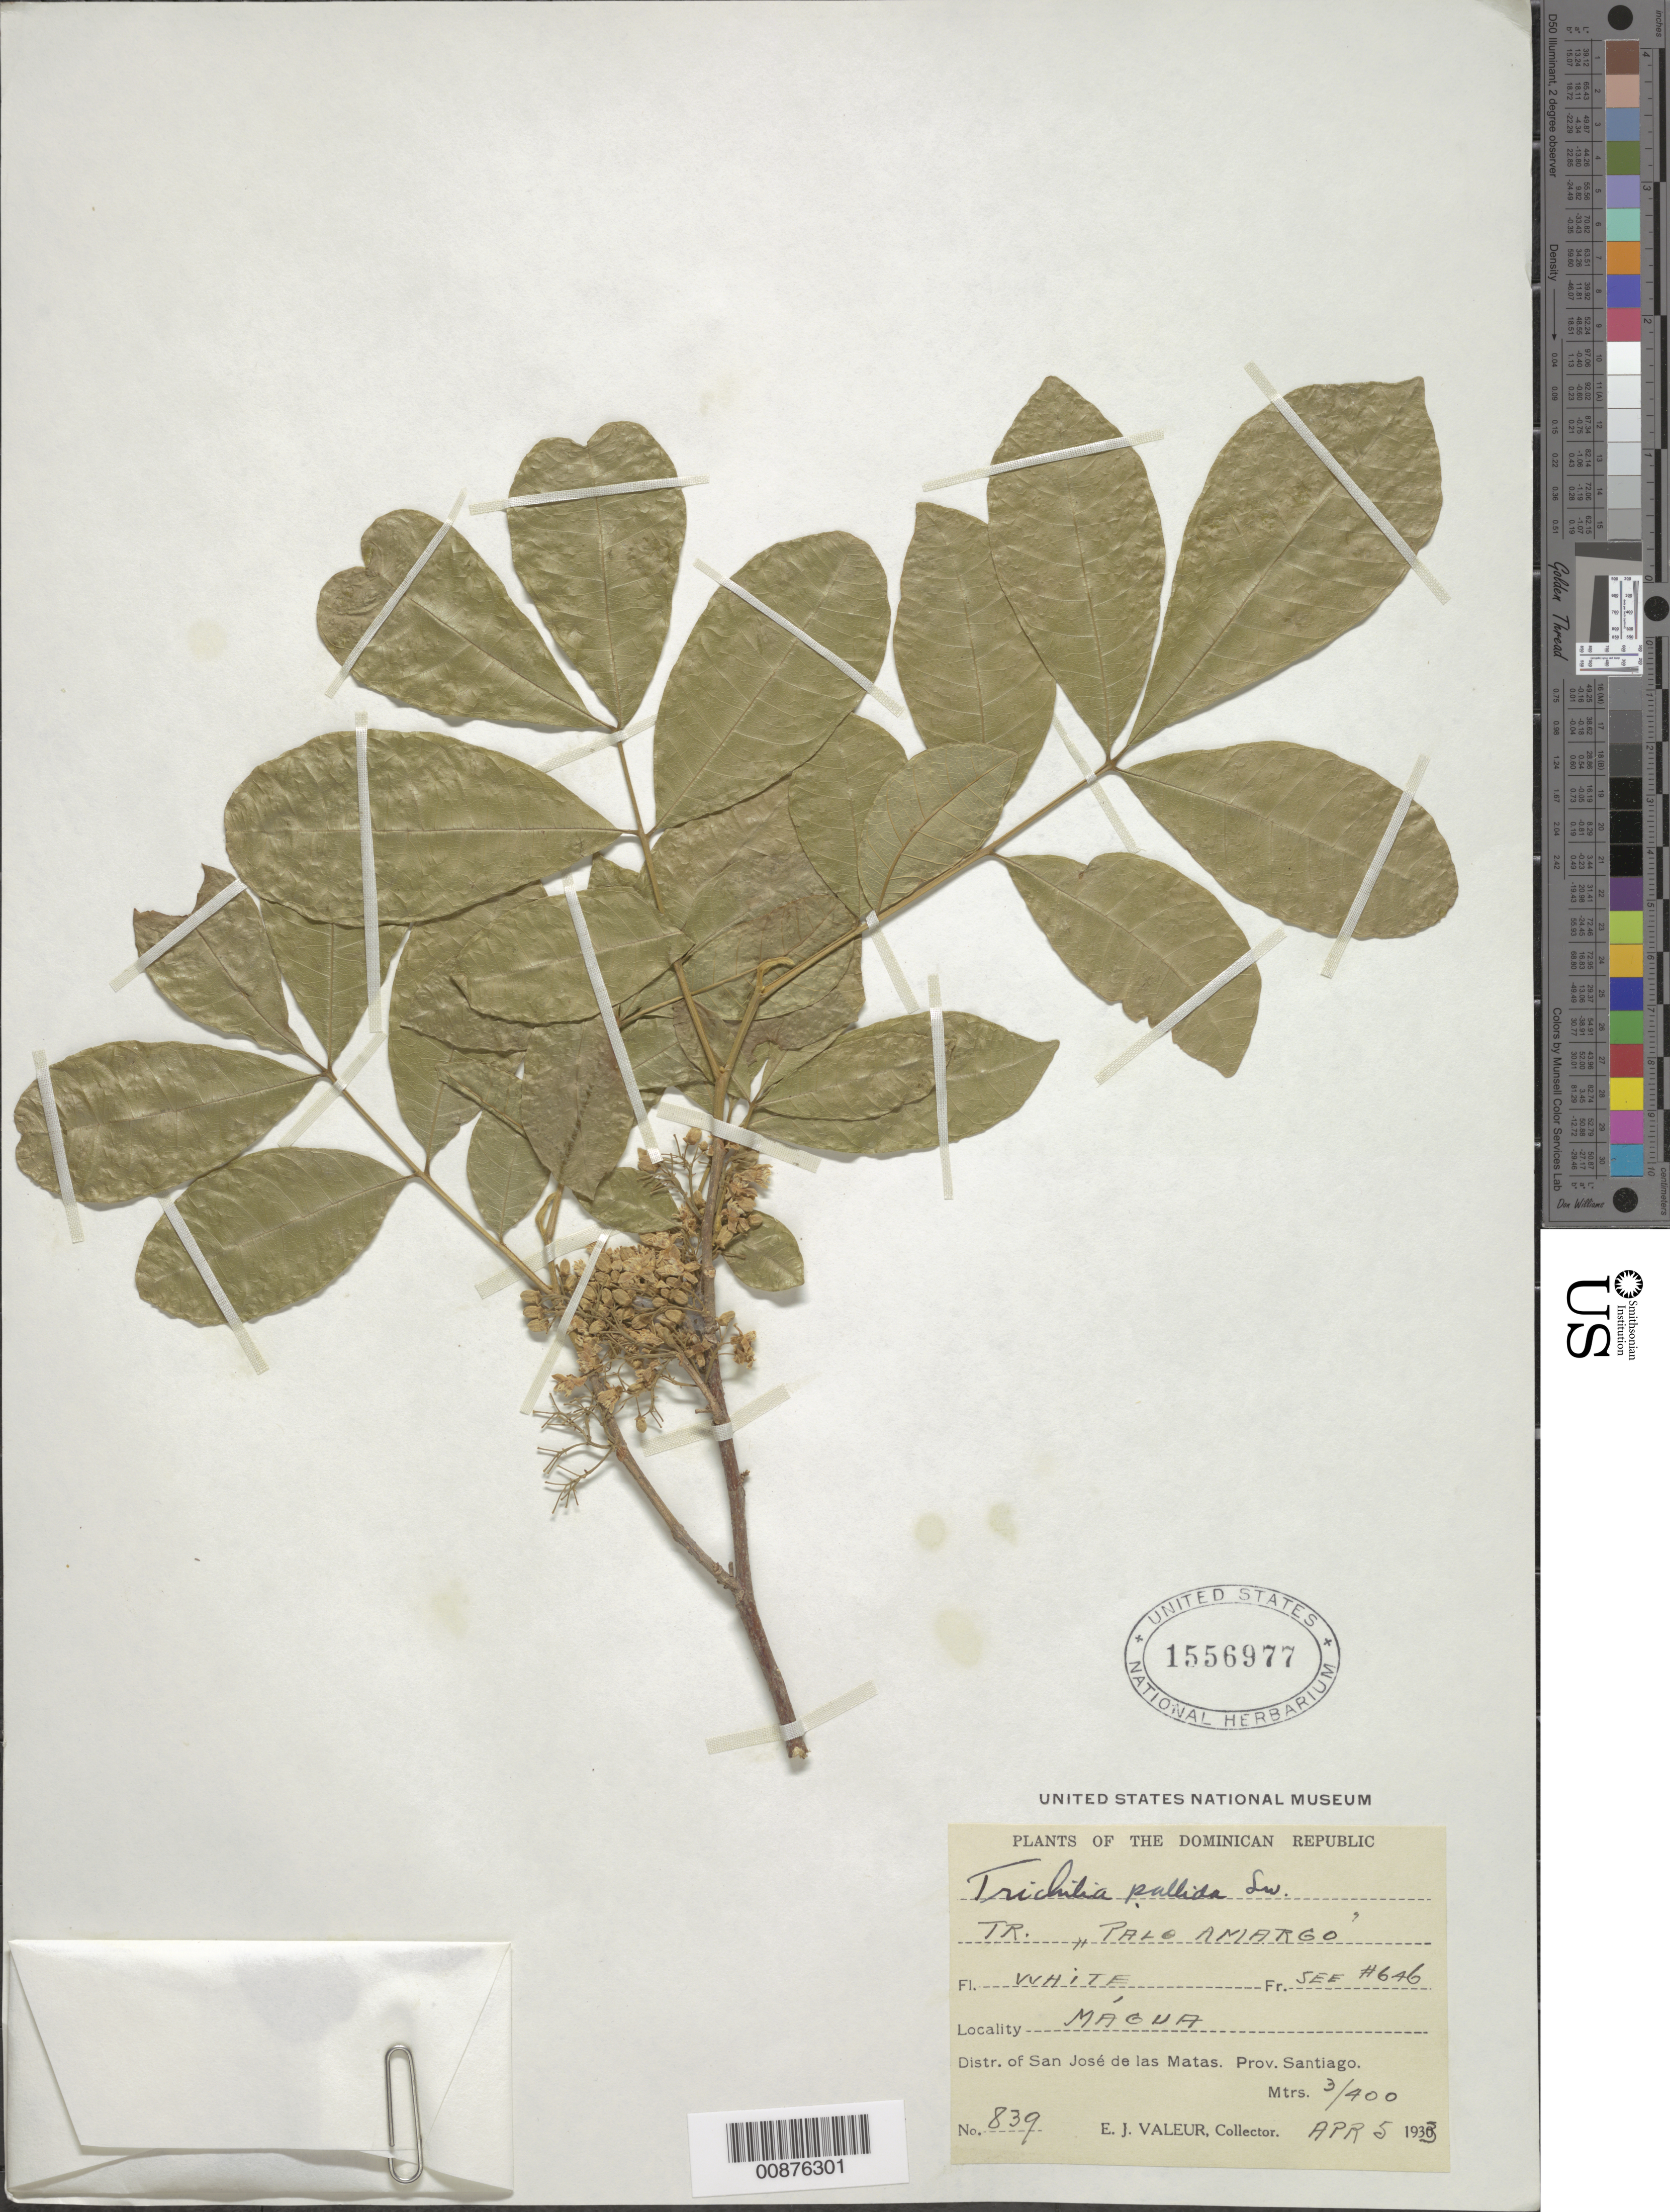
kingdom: Plantae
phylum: Tracheophyta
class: Magnoliopsida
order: Sapindales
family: Meliaceae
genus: Trichilia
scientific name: Trichilia pallida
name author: Sw.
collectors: E. Valeur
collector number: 839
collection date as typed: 05 Apr 1933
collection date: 1933-04-05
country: Dominican Republic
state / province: Santiago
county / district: San José de las Matas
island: Hispaniola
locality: Magua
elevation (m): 300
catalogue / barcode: US 1556977